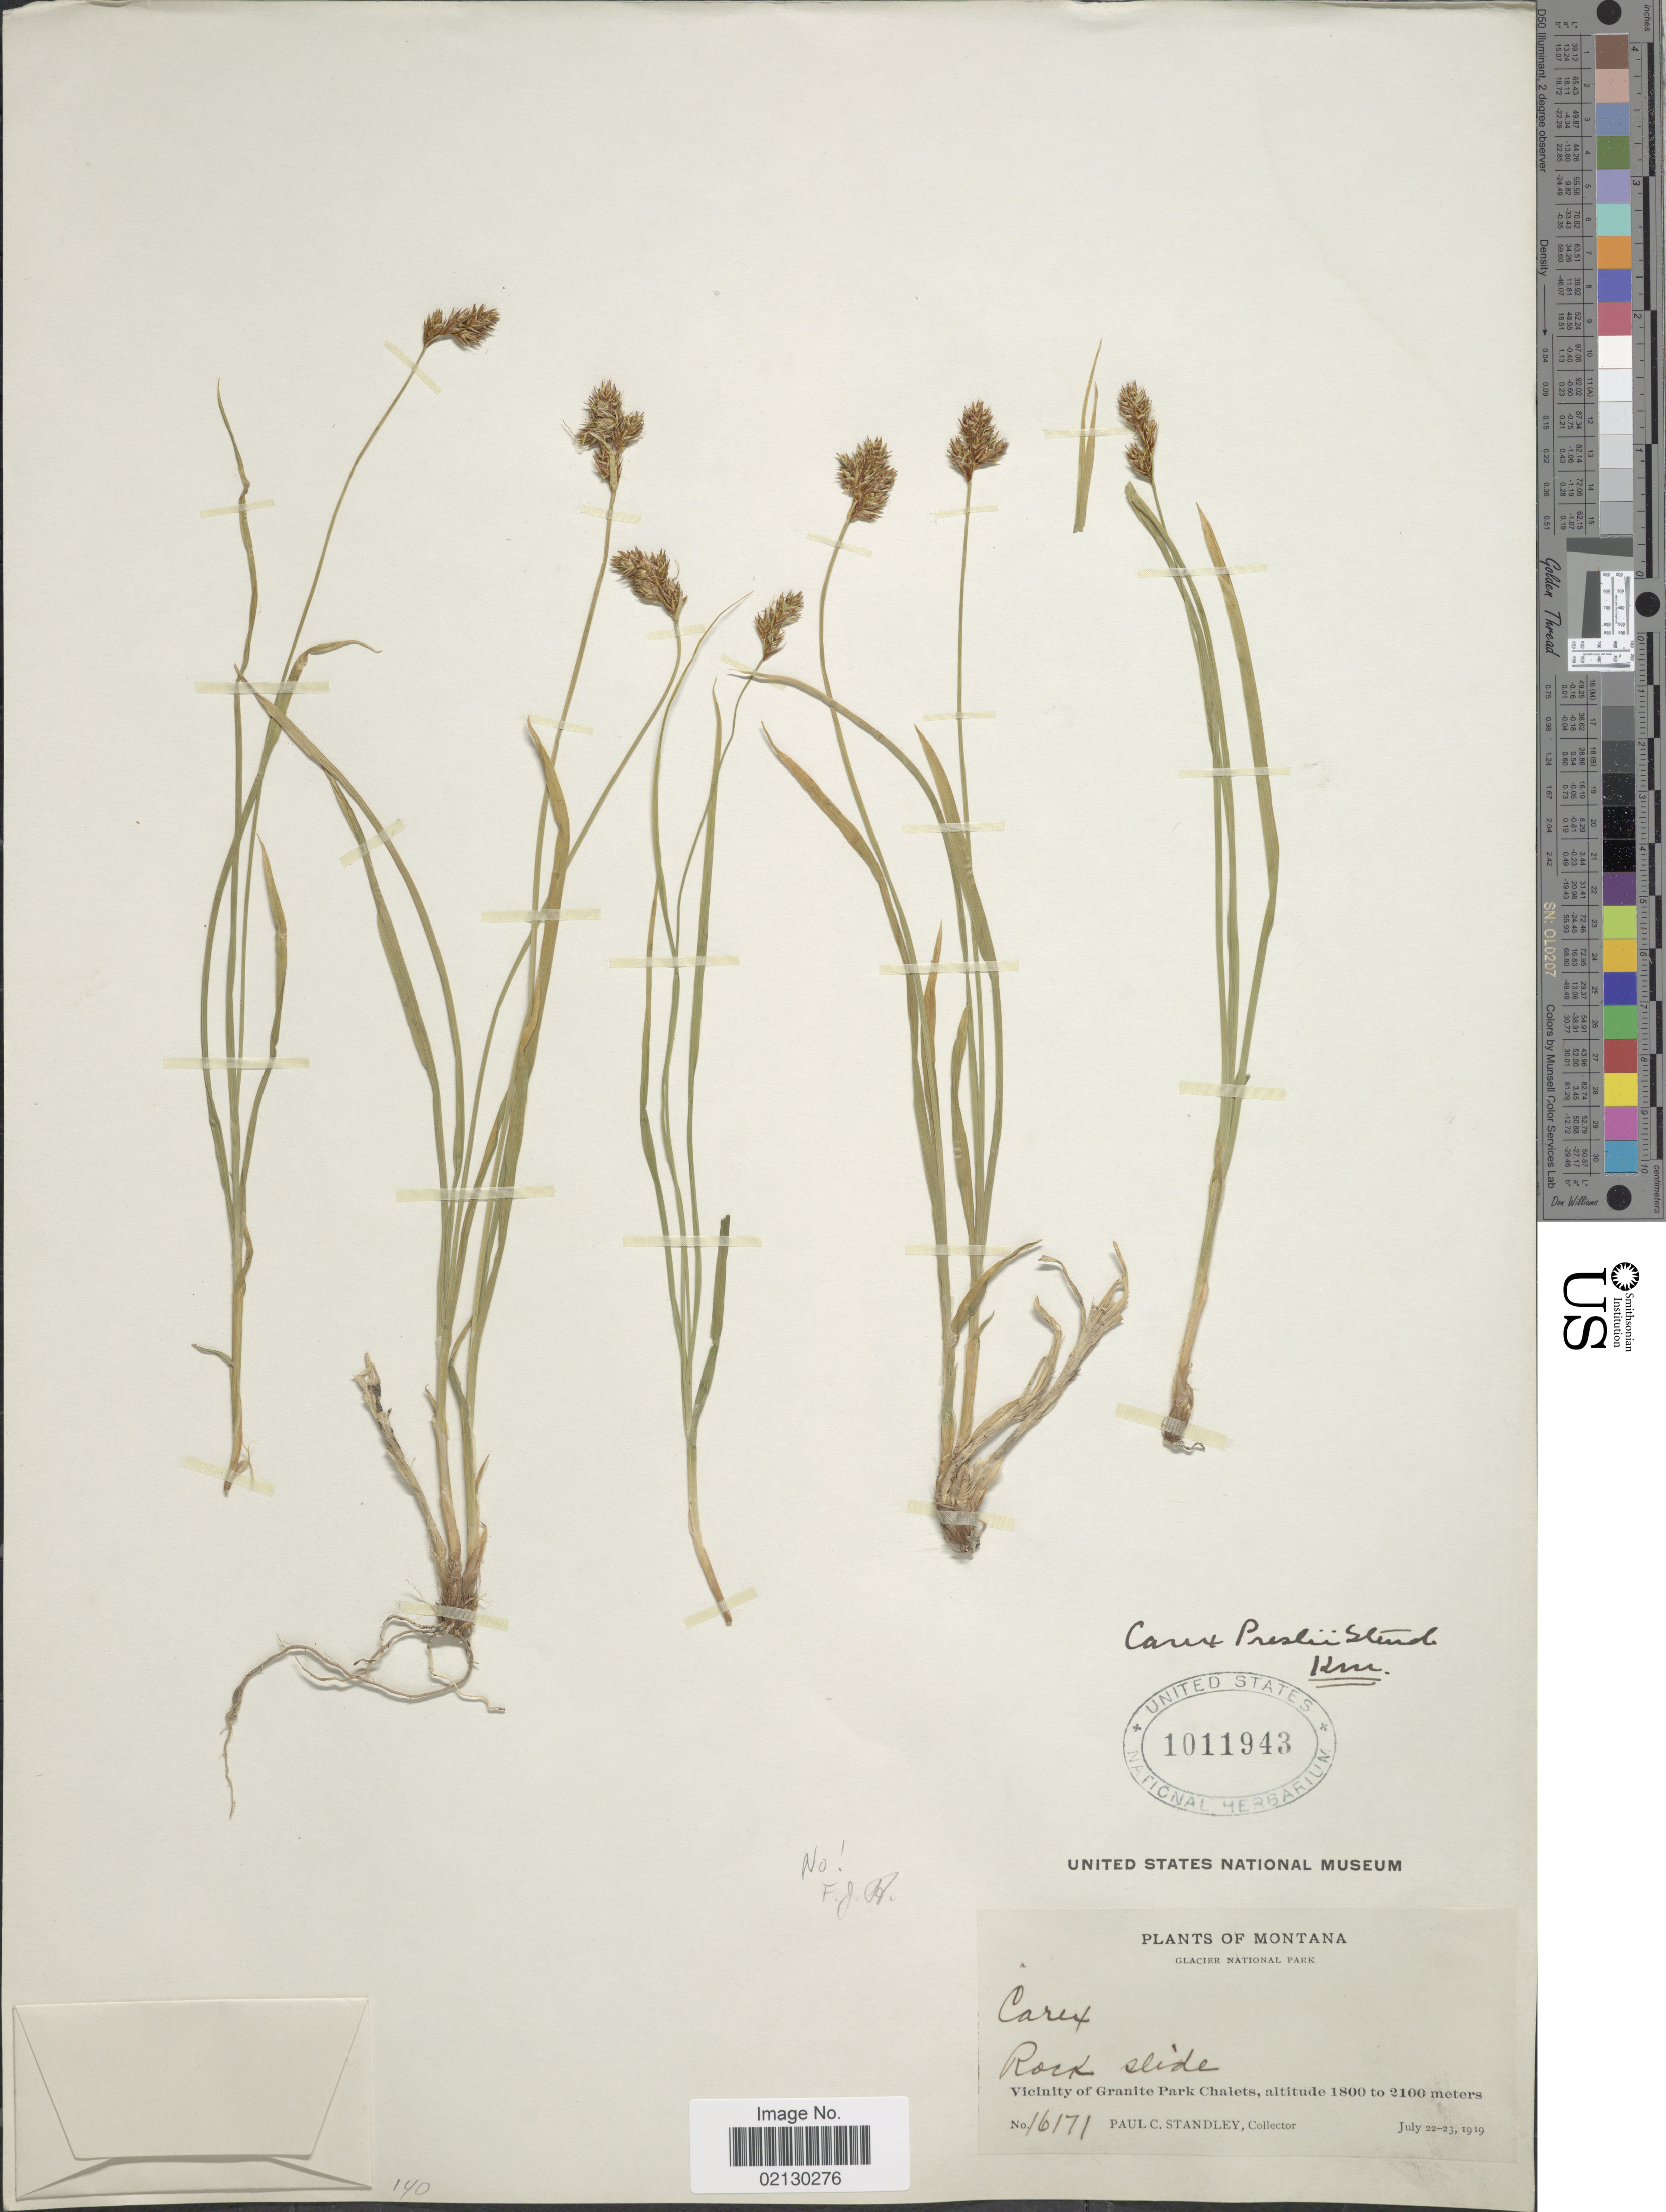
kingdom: Plantae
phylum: Tracheophyta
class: Liliopsida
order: Poales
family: Cyperaceae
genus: Carex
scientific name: Carex preslii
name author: Steud.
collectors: P. C. Standley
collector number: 16171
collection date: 1919-07-22/1919-07-23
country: United States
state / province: Montana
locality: Glacier National Park, Vicinity of Granite Park Chalets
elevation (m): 1800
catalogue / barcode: US 1011943